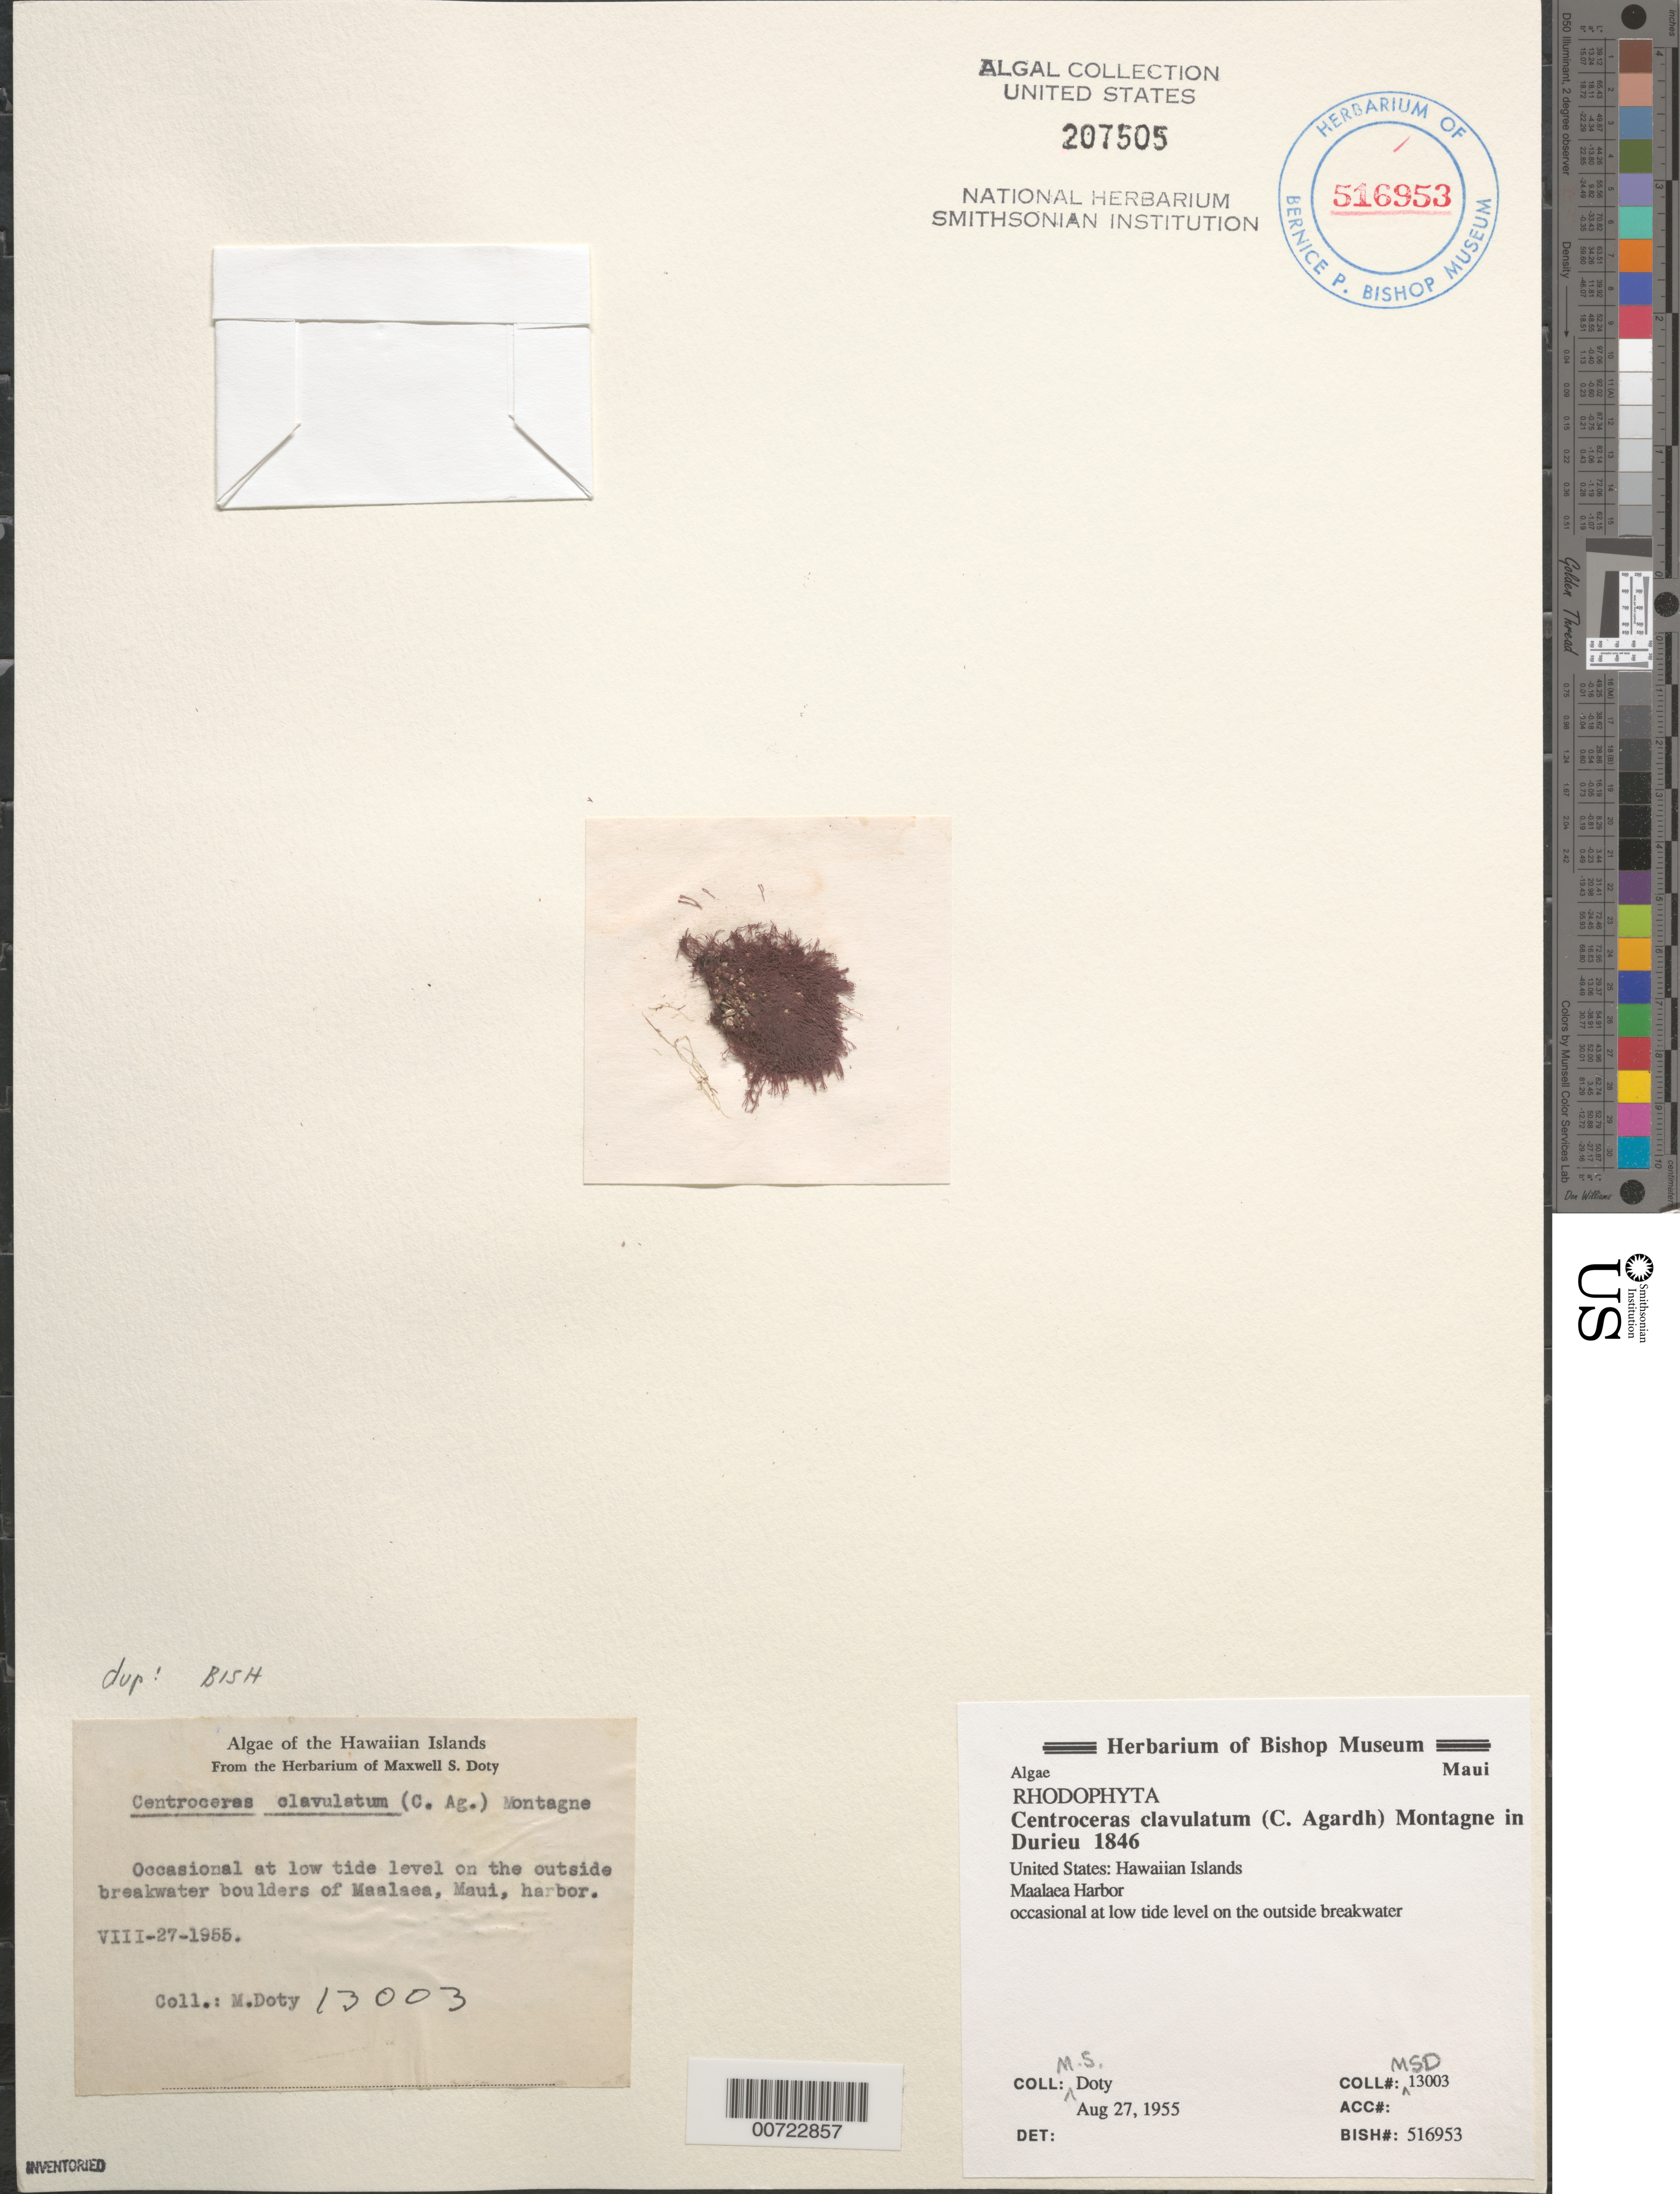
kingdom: Plantae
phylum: Rhodophyta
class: Florideophyceae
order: Ceramiales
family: Ceramiaceae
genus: Centroceras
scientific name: Centroceras clavulatum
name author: (C. Agardh) Mont.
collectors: M. S. Doty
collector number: MSD 13003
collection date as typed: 27 Aug 1955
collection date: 1955-08-27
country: United States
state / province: Hawaii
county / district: Maui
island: Maui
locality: Maalaea Harbor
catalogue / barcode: US 207505